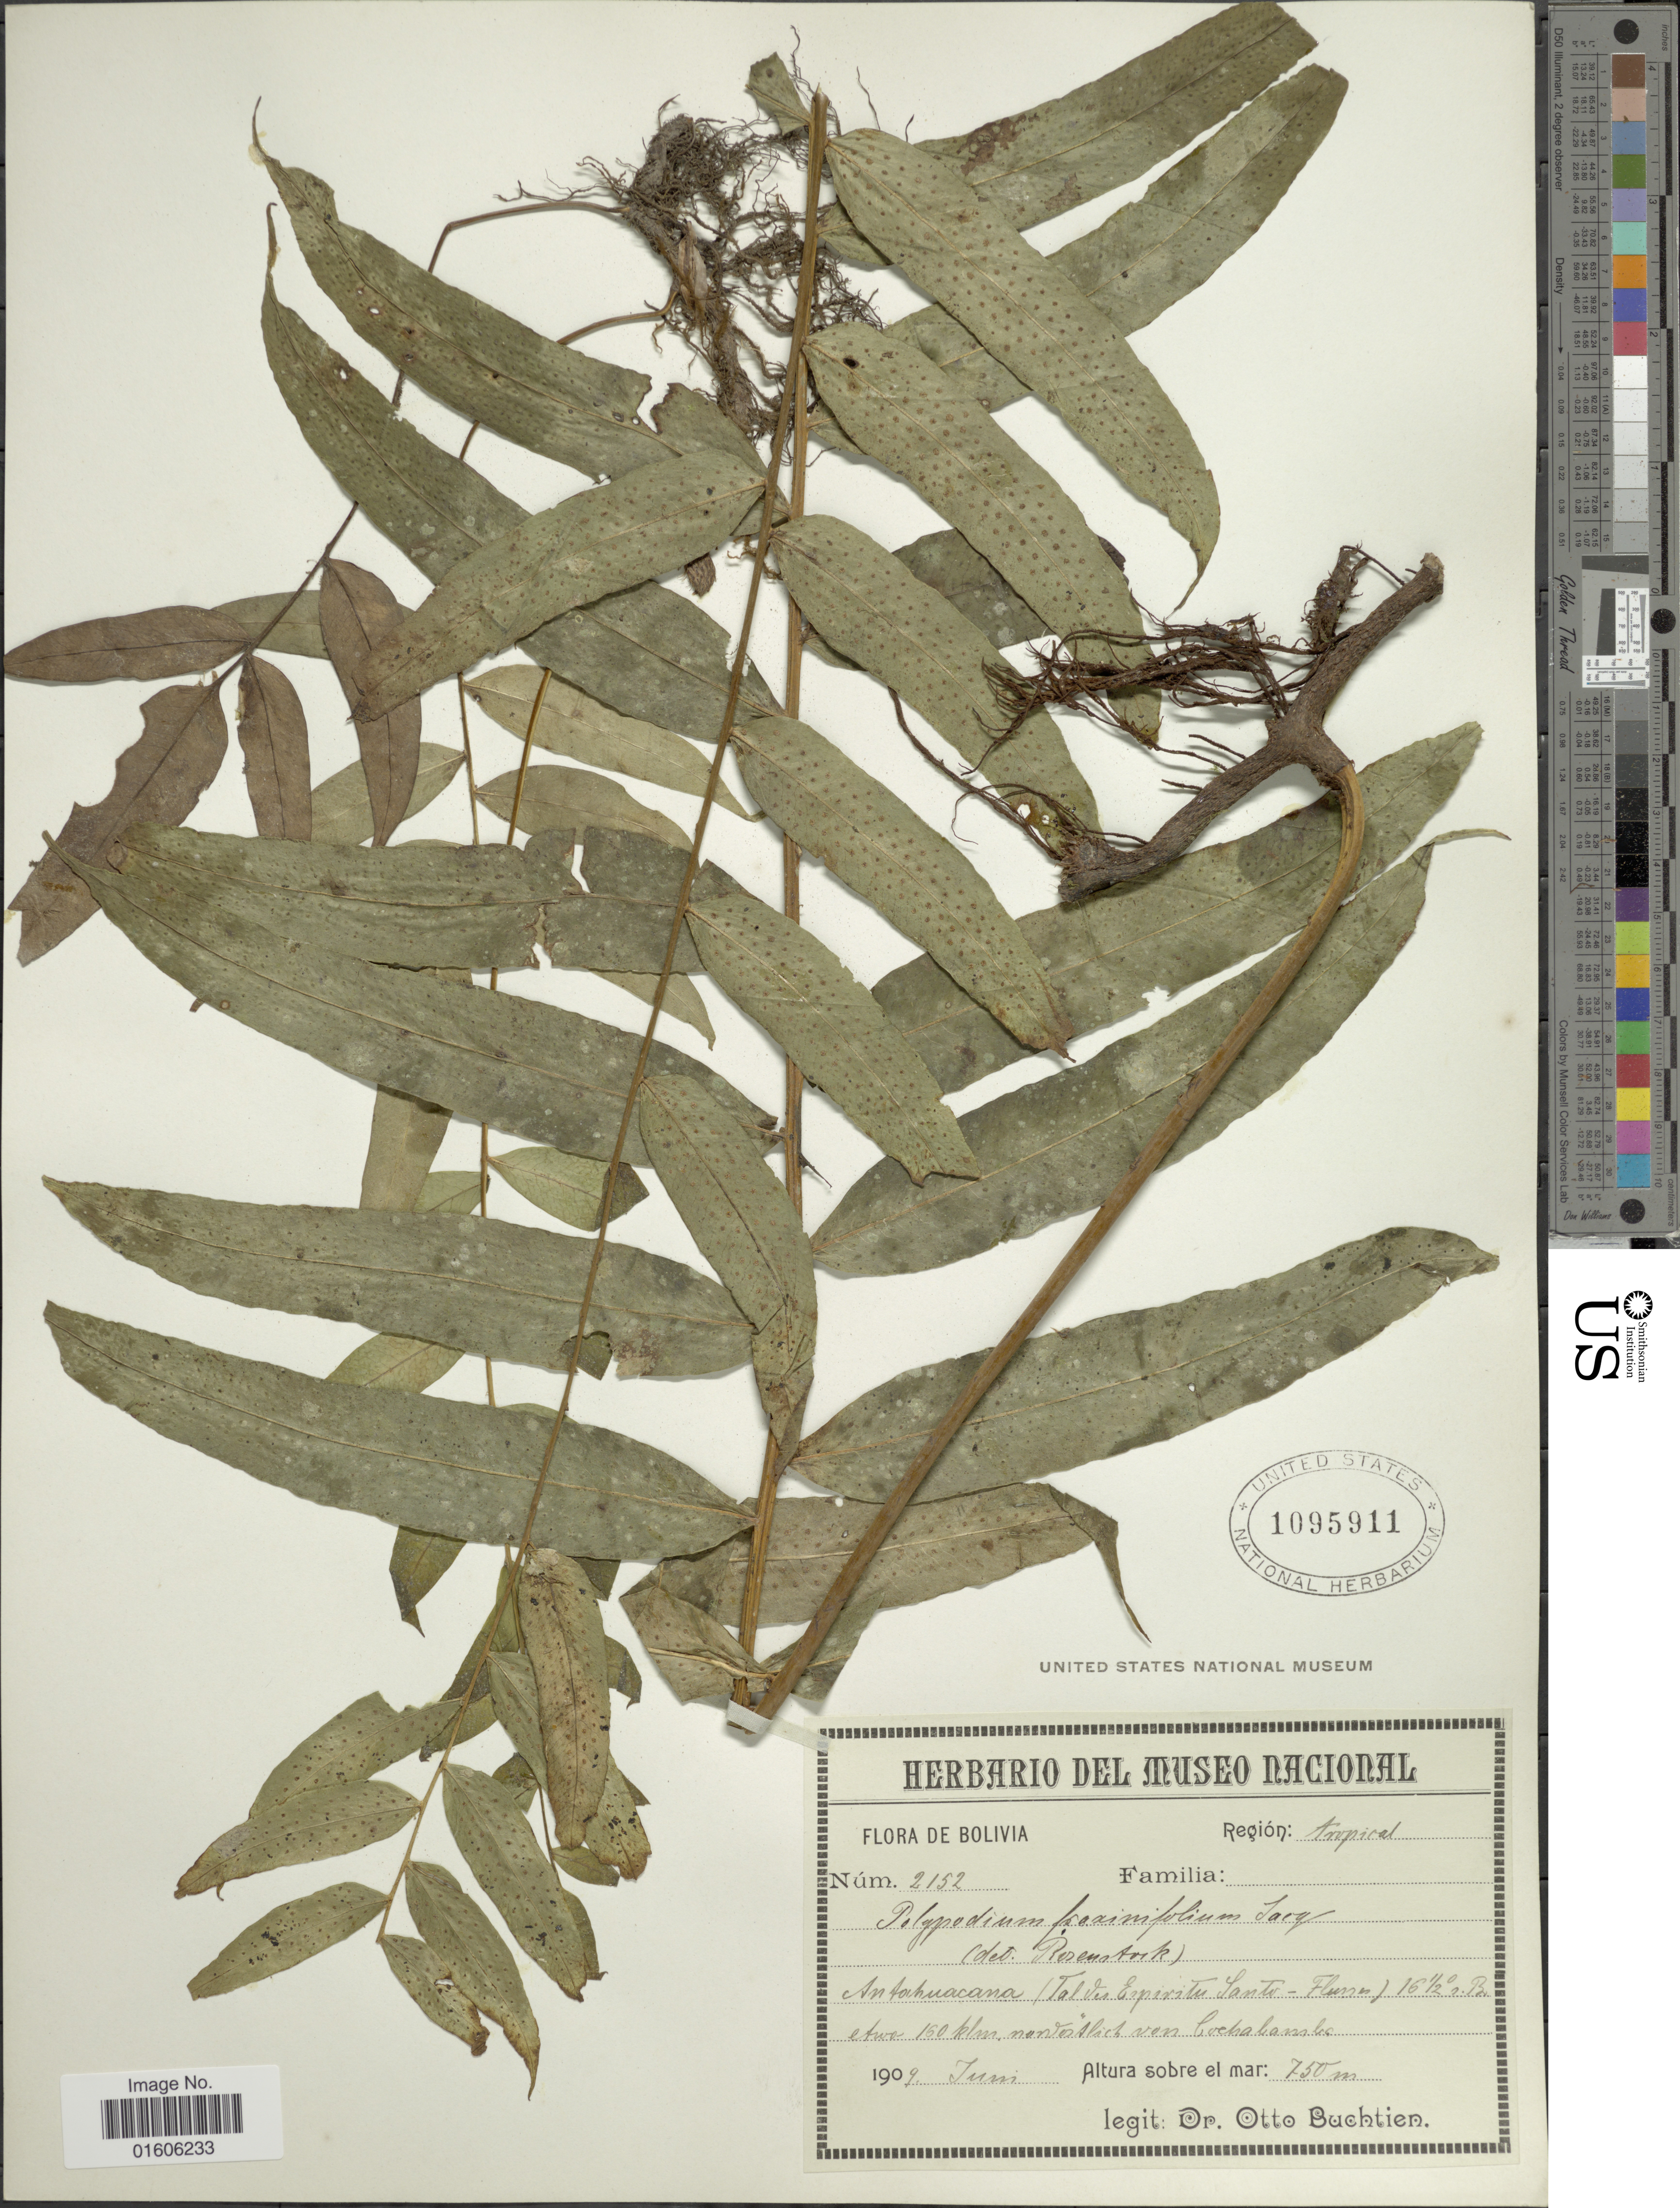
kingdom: Plantae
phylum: Tracheophyta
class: Polypodiopsida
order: Polypodiales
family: Polypodiaceae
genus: Serpocaulon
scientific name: Serpocaulon fraxinifolium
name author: (Jacq.) A.R. Sm.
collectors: O. Buchtien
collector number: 2152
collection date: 1909-06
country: Bolivia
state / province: Cochabamba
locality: Región: tropical. Antahuacana (Valley of Espiritu Santo River) 150 km. NE from Cochabamba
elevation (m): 750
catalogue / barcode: US 1095911